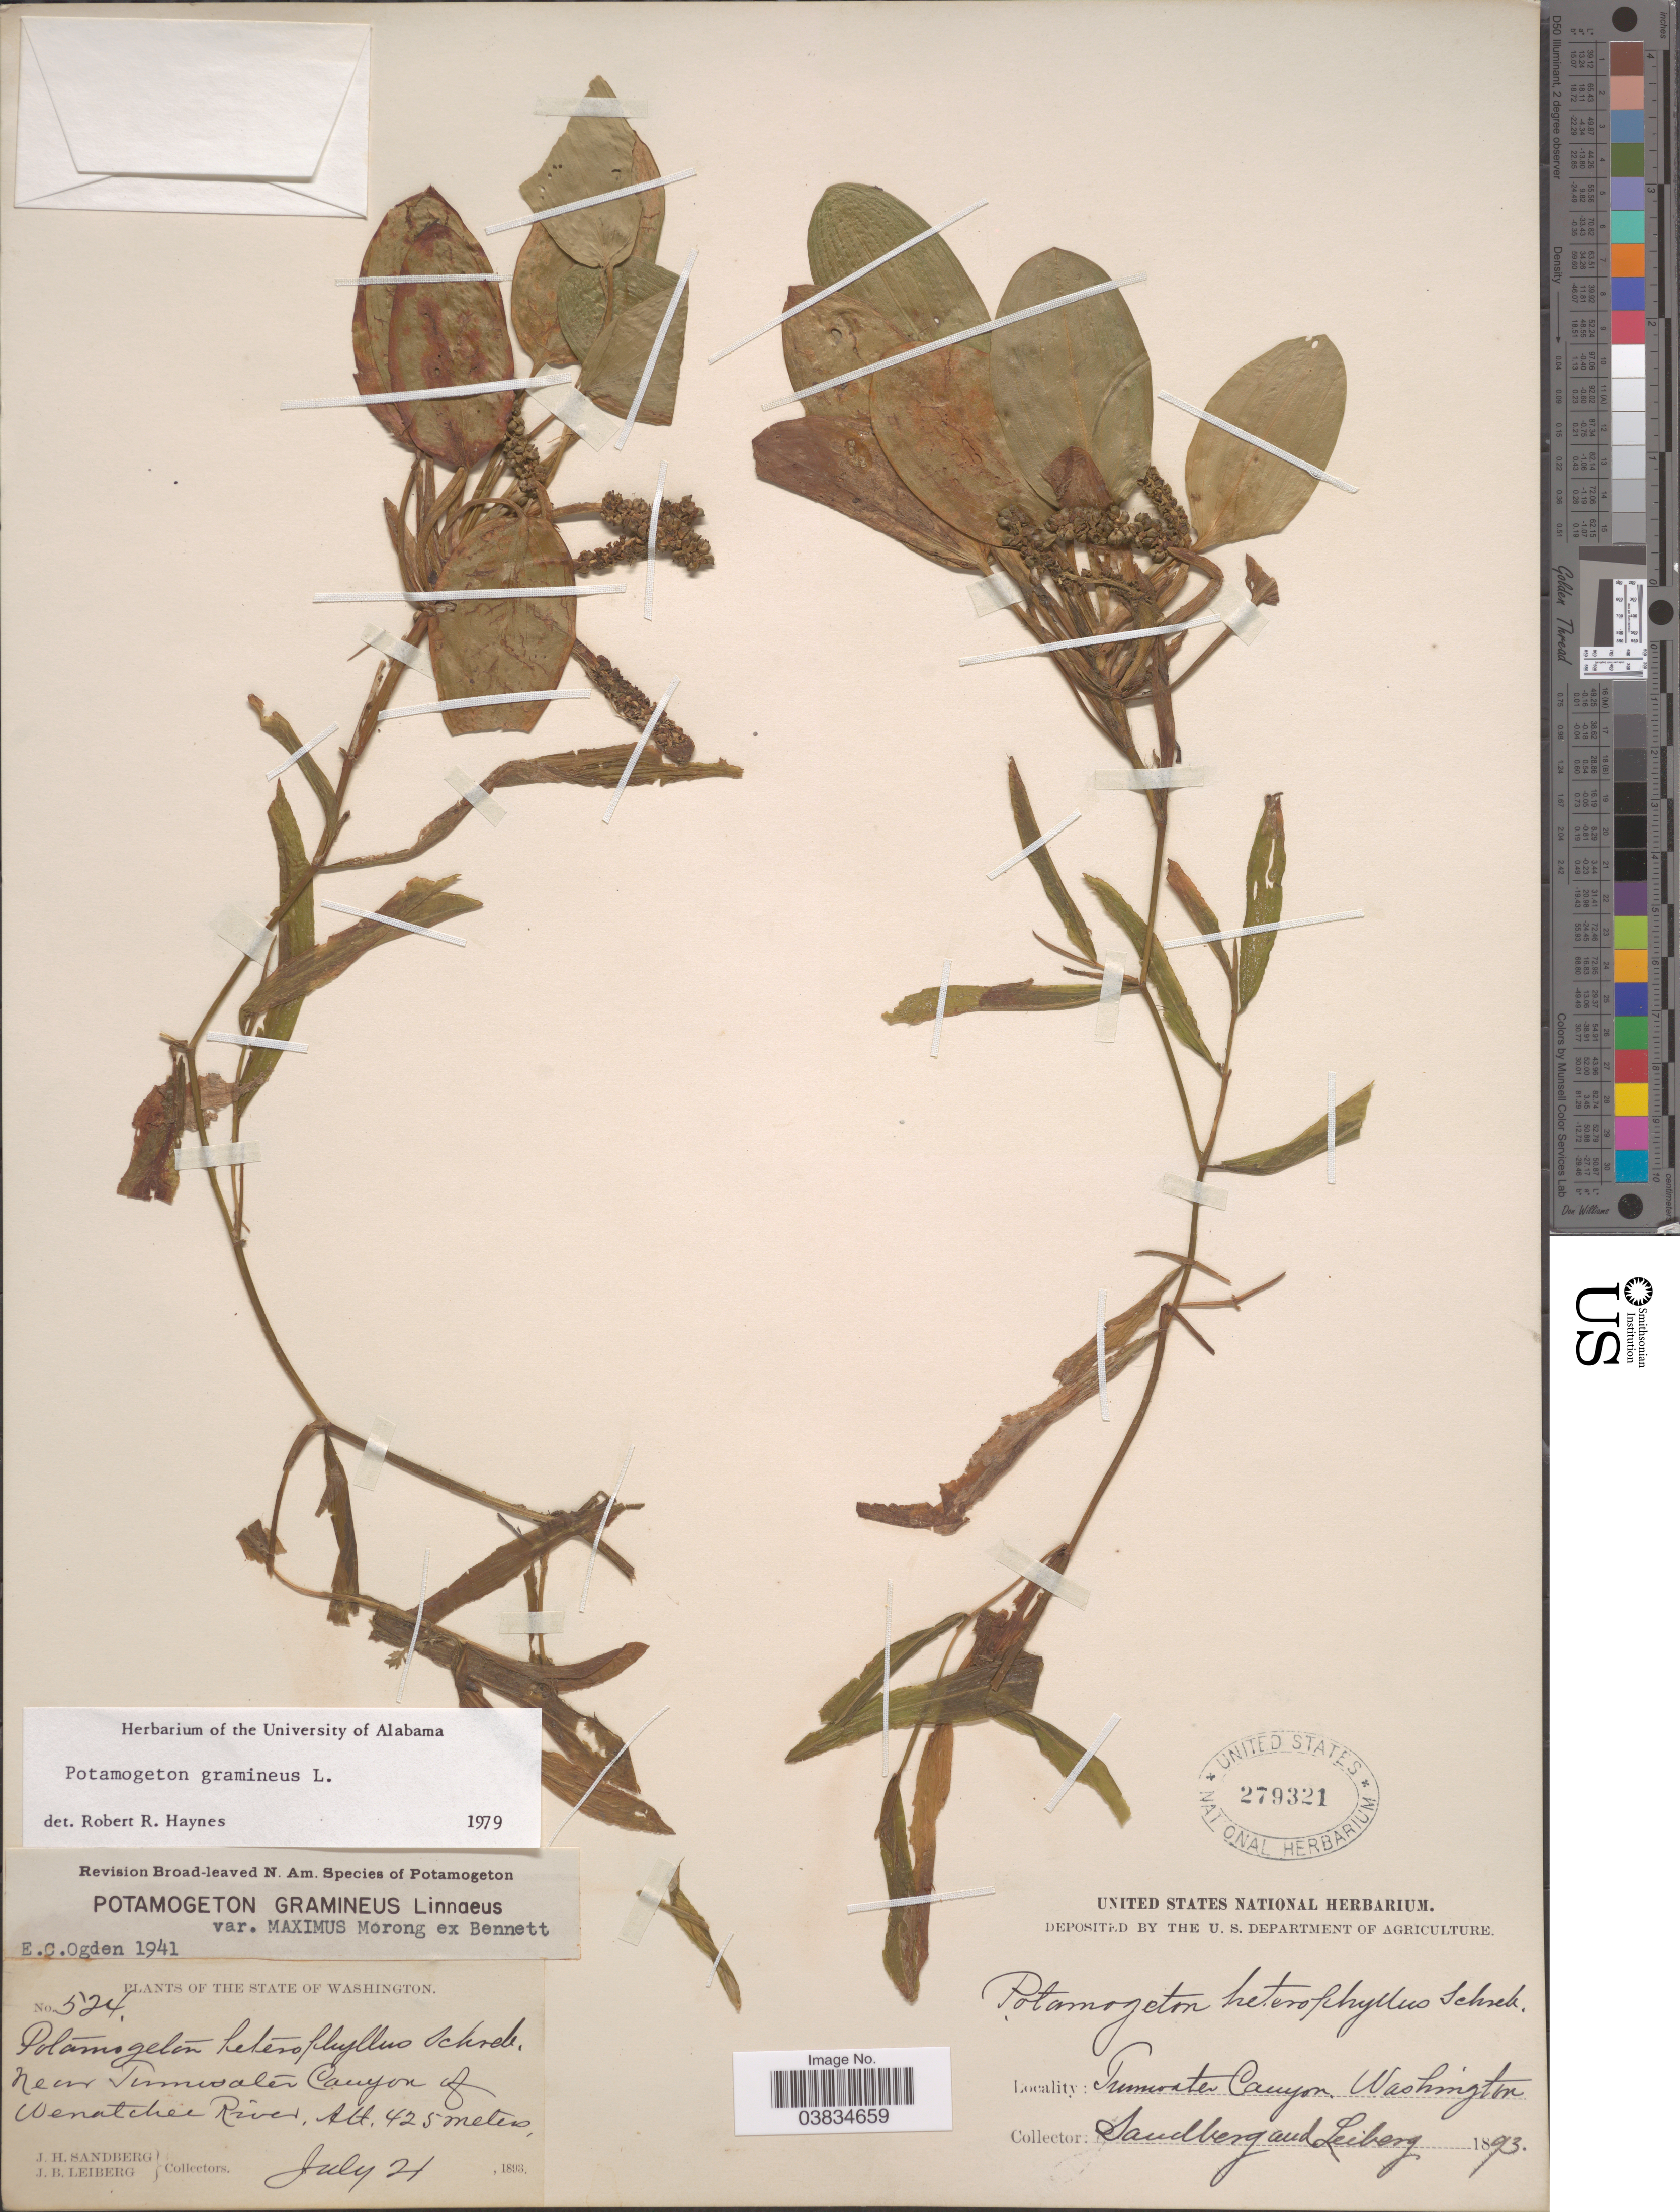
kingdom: Plantae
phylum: Tracheophyta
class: Liliopsida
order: Alismatales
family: Potamogetonaceae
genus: Potamogeton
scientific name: Potamogeton gramineus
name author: L.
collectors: J. H. Sandberg & J. B. Leiberg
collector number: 524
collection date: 1893-07-21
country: United States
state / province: Washington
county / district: Chelan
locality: Near Timwater Canyon of Wenatchee River.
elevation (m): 425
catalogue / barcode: US 279321